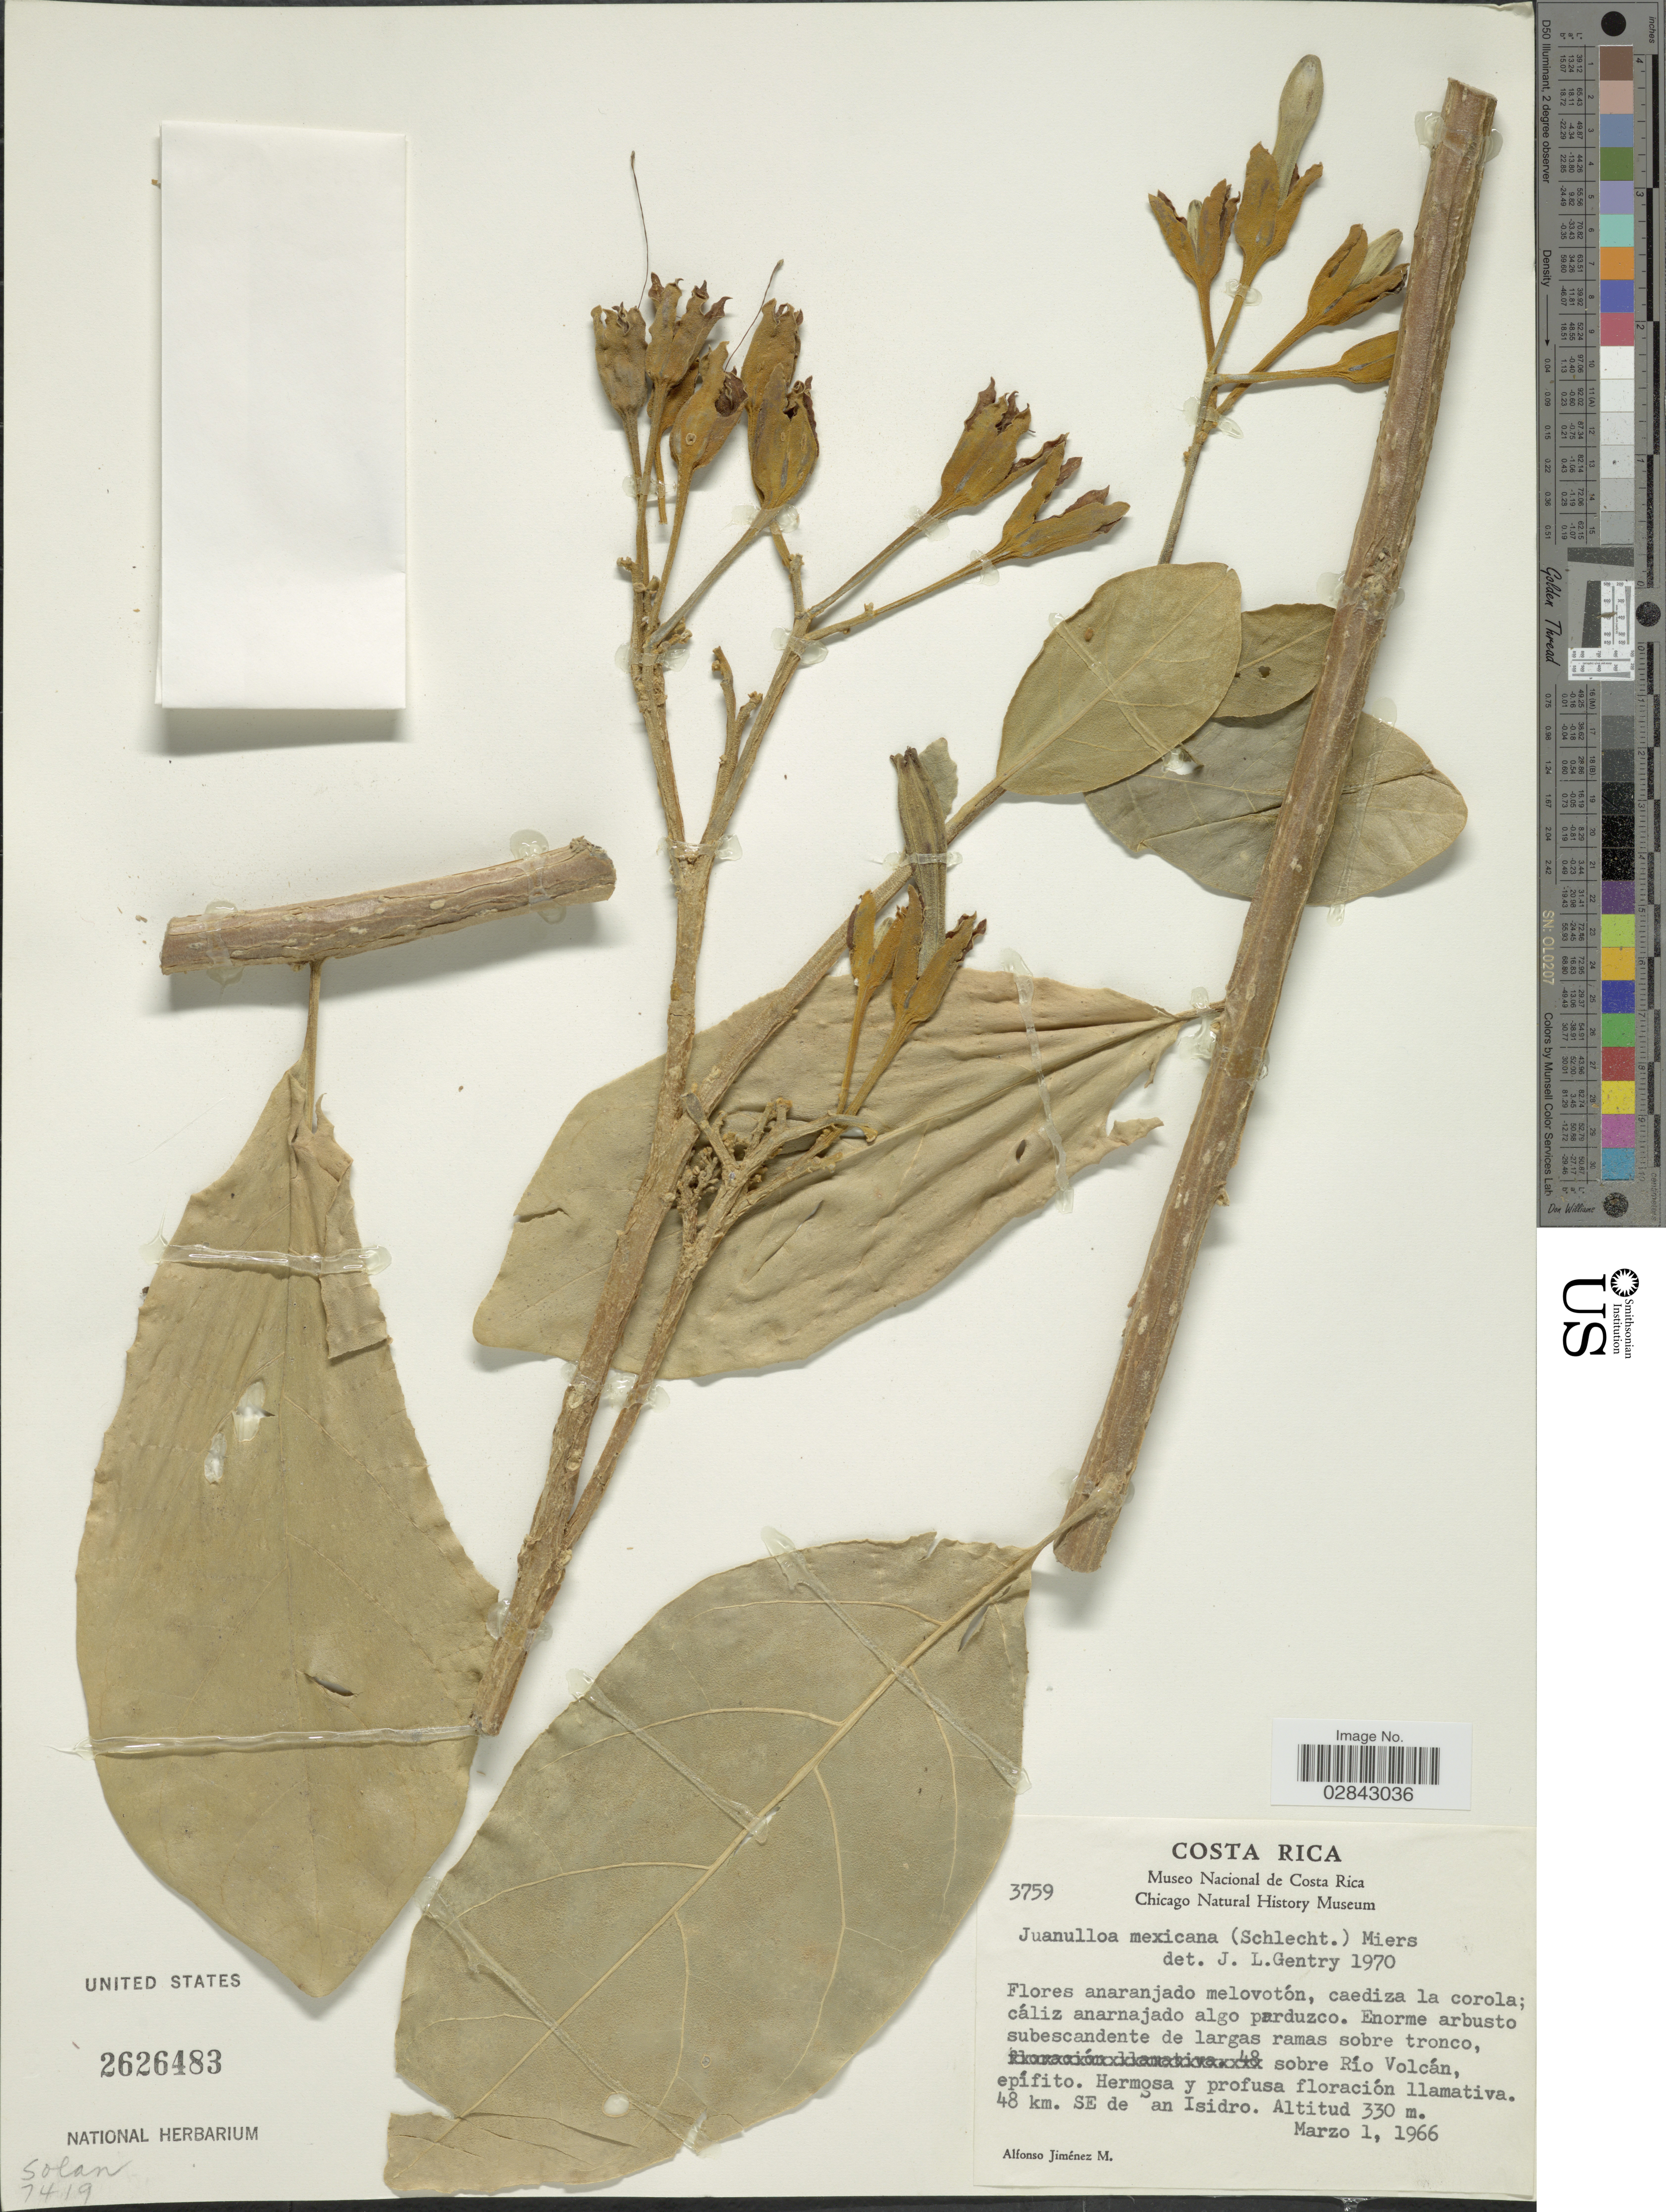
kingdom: Plantae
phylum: Tracheophyta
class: Magnoliopsida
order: Solanales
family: Solanaceae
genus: Juanulloa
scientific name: Juanulloa mexicana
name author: Miers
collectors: A. Jimenez M.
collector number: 3759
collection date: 1966-03-01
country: Costa Rica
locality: Sobre Río Volcán, epífito. Hermosa y profusa floración llamativa. 48 km. SE de San Isidro.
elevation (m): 330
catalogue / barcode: US 2626483